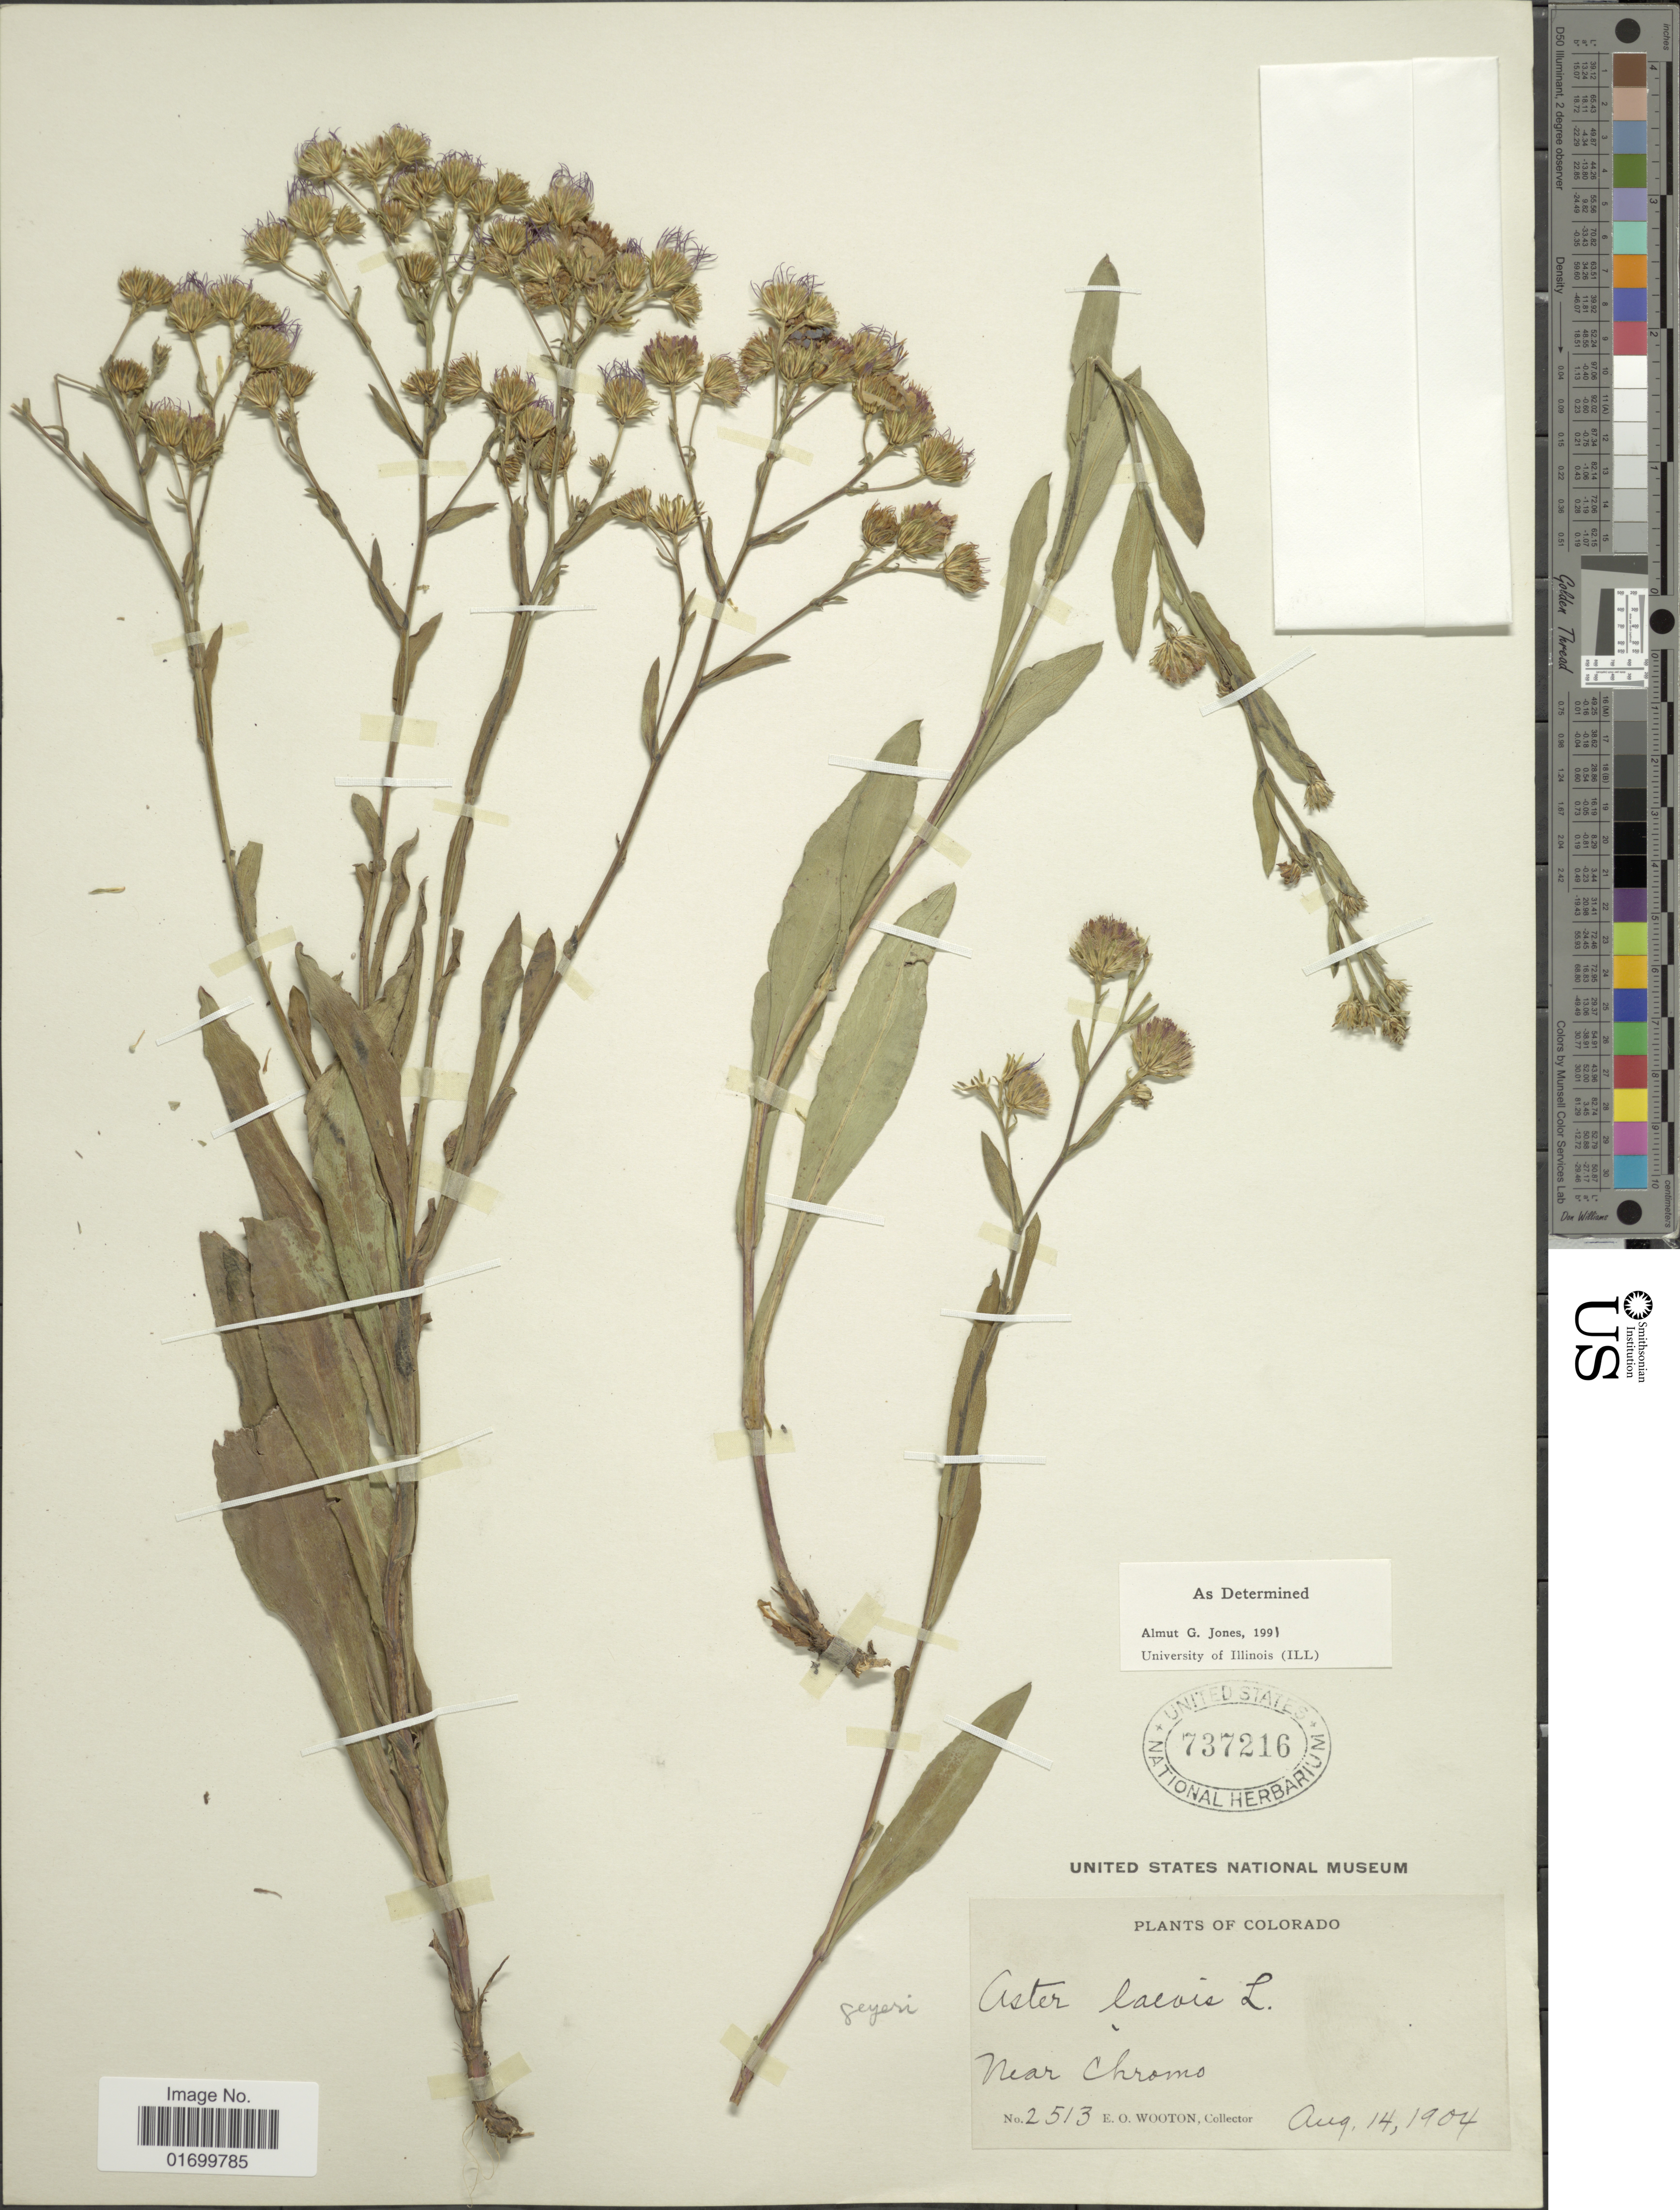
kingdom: Plantae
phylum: Tracheophyta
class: Magnoliopsida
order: Asterales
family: Asteraceae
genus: Symphyotrichum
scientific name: Symphyotrichum laeve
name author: (L.) Á. Löve & D. Löve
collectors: E. O. Wooton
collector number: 2513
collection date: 1904-08-14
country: United States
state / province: Colorado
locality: Near Chromo.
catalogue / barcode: US 737216